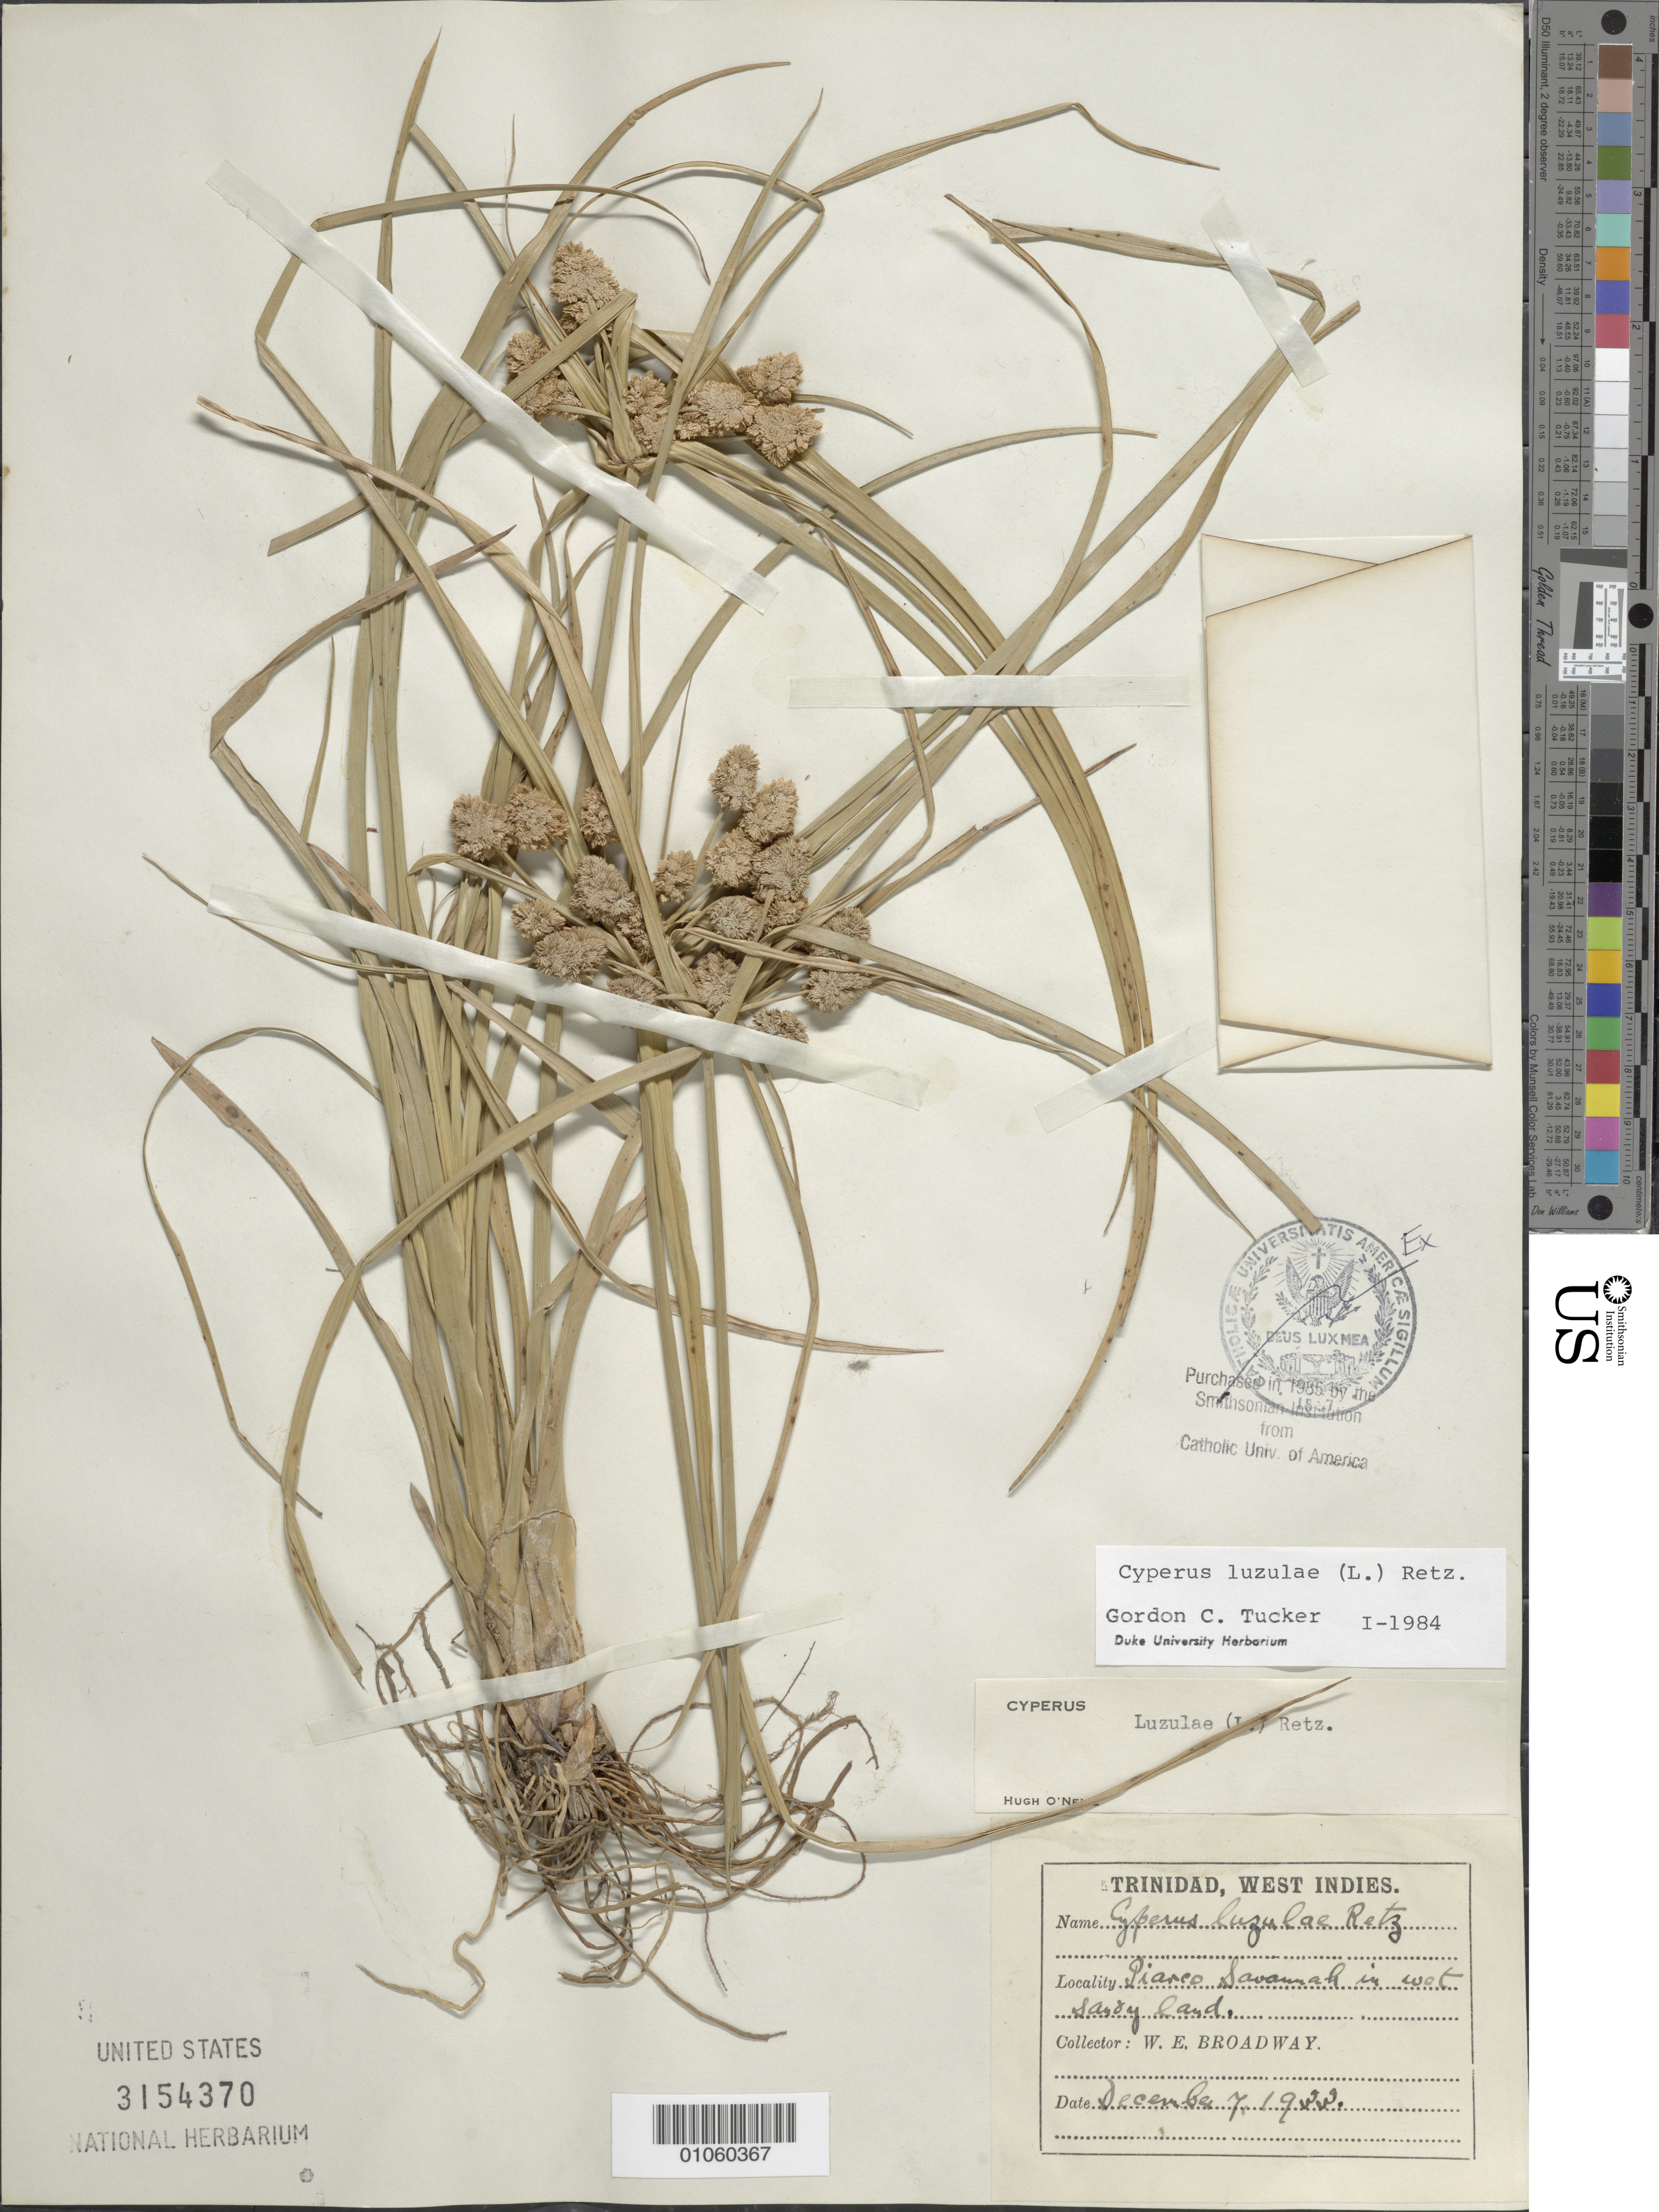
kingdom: Plantae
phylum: Tracheophyta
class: Liliopsida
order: Poales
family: Cyperaceae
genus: Cyperus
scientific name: Cyperus luzulae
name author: (L.) Rottb. ex Retz.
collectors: W. E. Broadway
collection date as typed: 07 Dec 1933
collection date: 1933-12-07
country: Trinidad and Tobago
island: Trinidad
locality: Piarco Savannah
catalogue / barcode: US 3154370